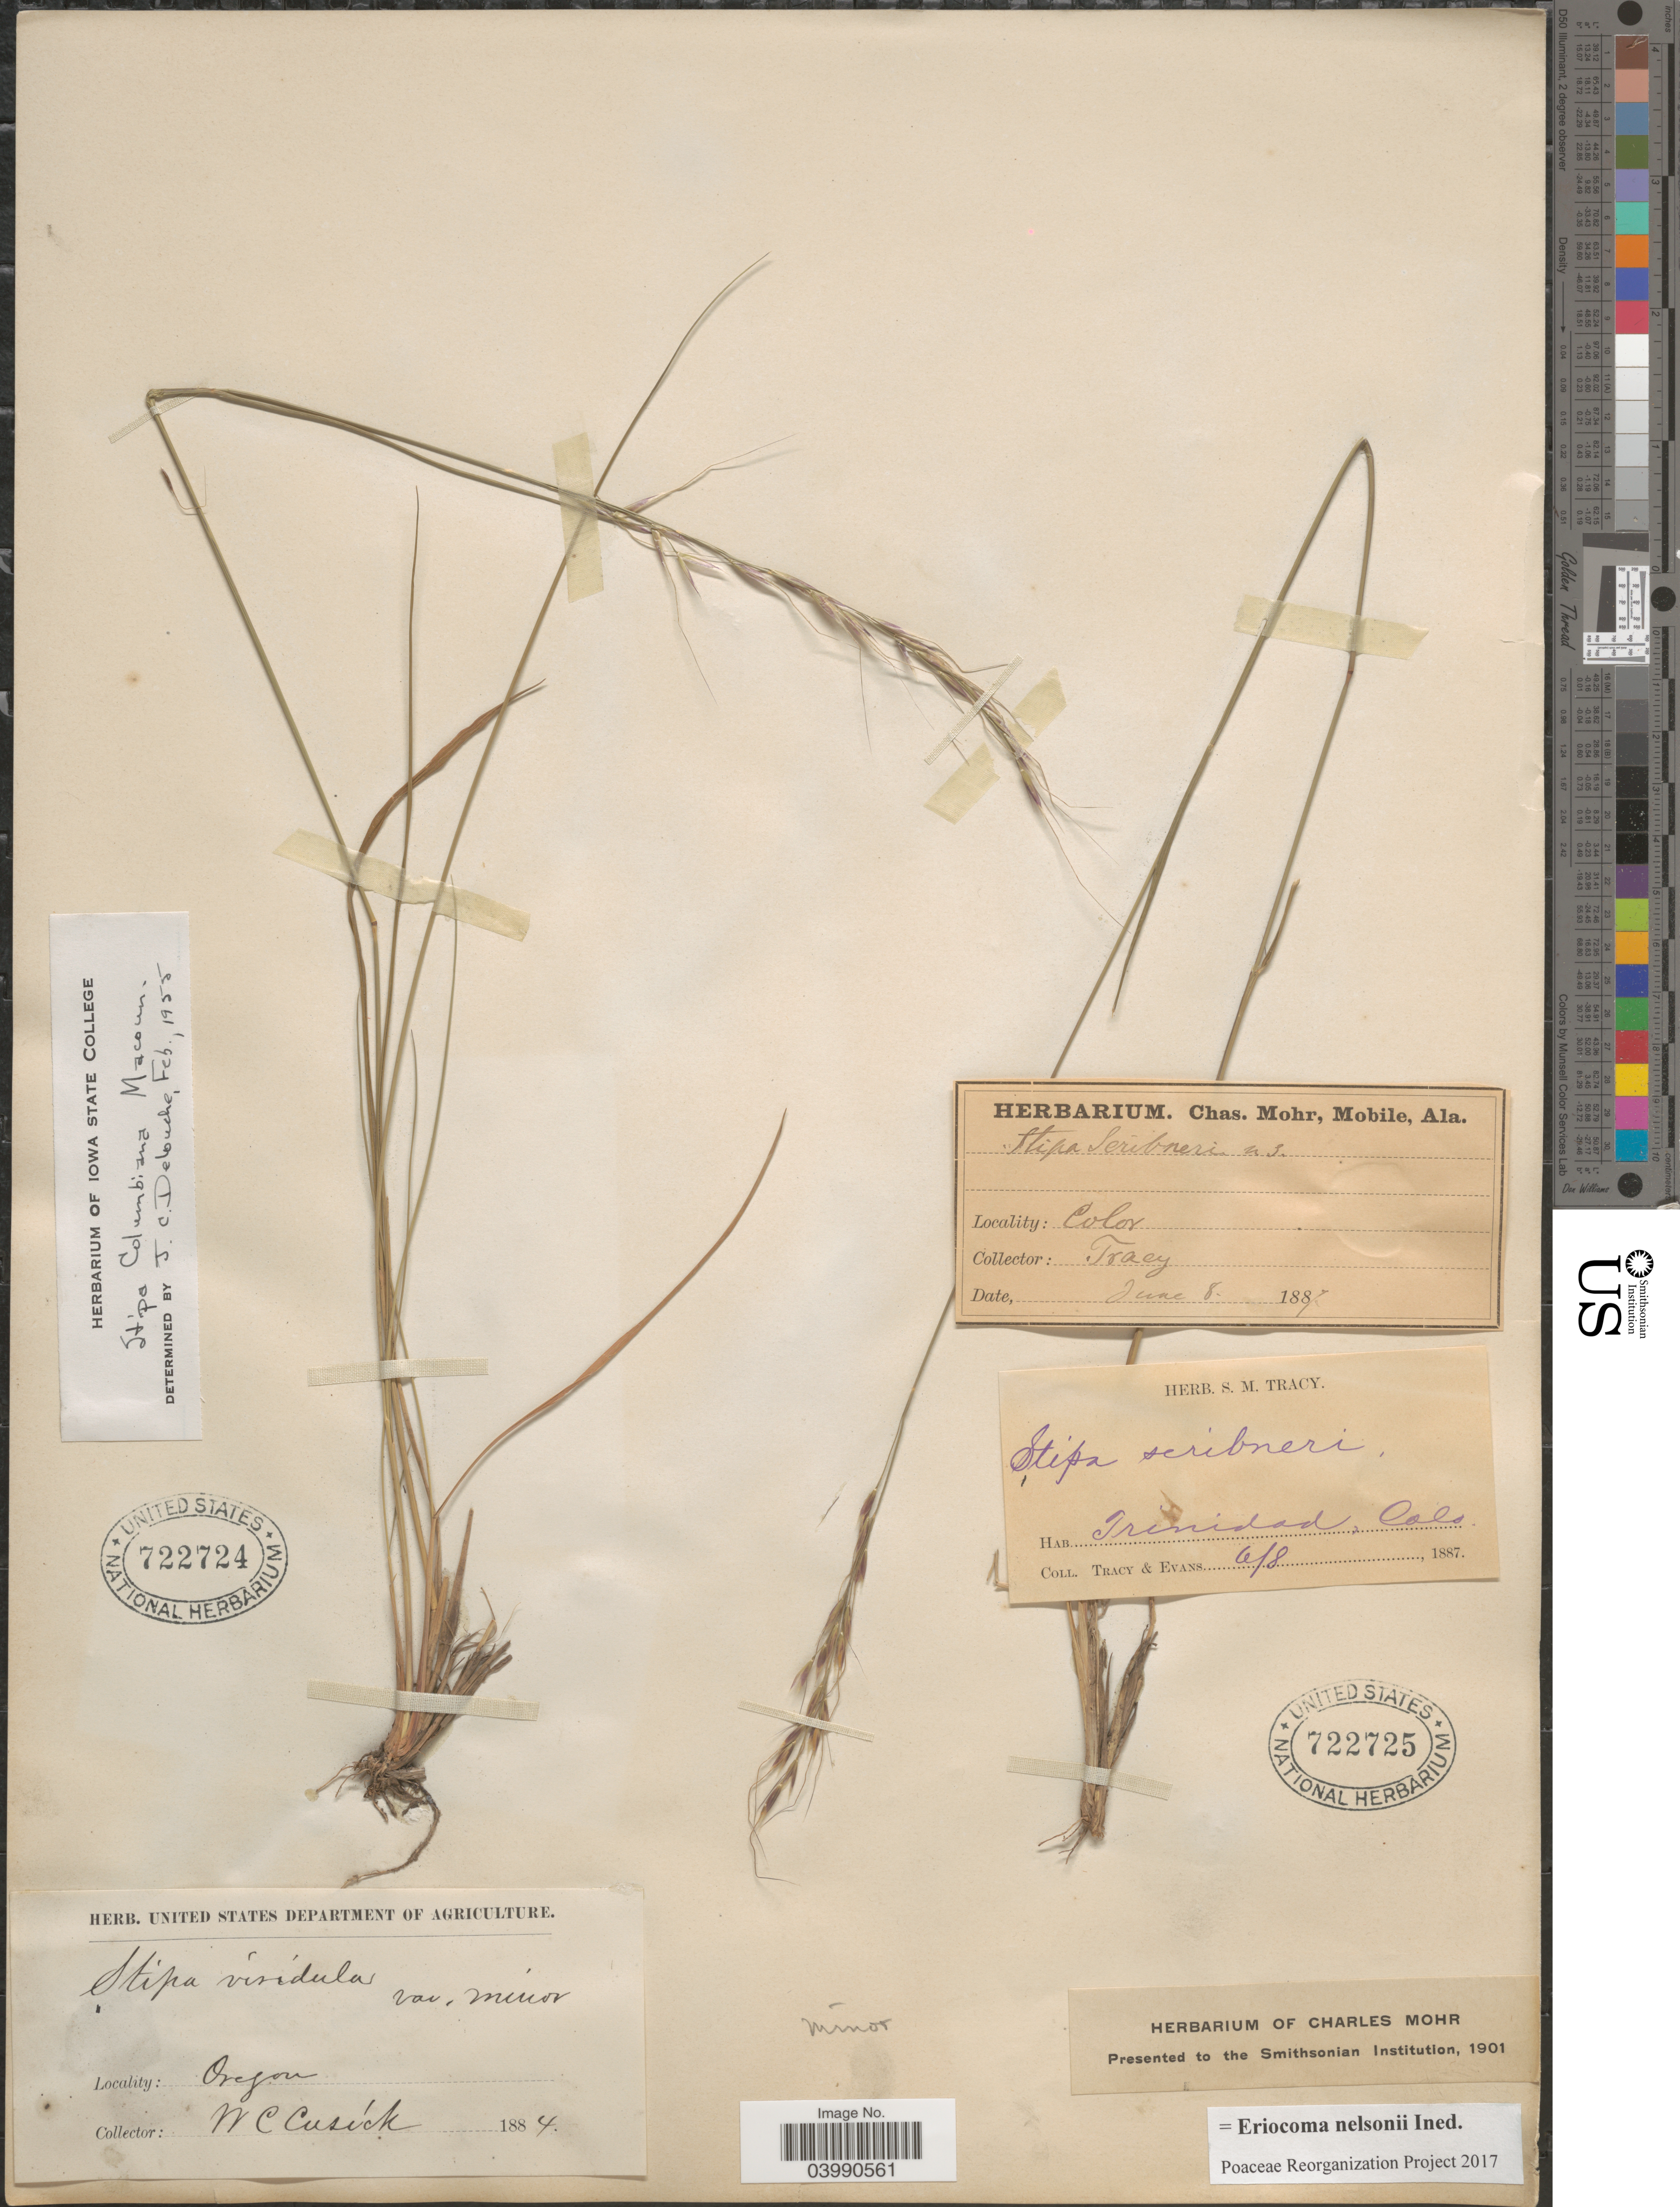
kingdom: Plantae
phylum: Tracheophyta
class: Liliopsida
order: Poales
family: Poaceae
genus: Eriocoma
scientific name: Eriocoma nelsonii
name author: (Scribn.) Romasch.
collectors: W. C. Cusick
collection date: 1884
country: United States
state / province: Oregon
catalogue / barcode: US 722724